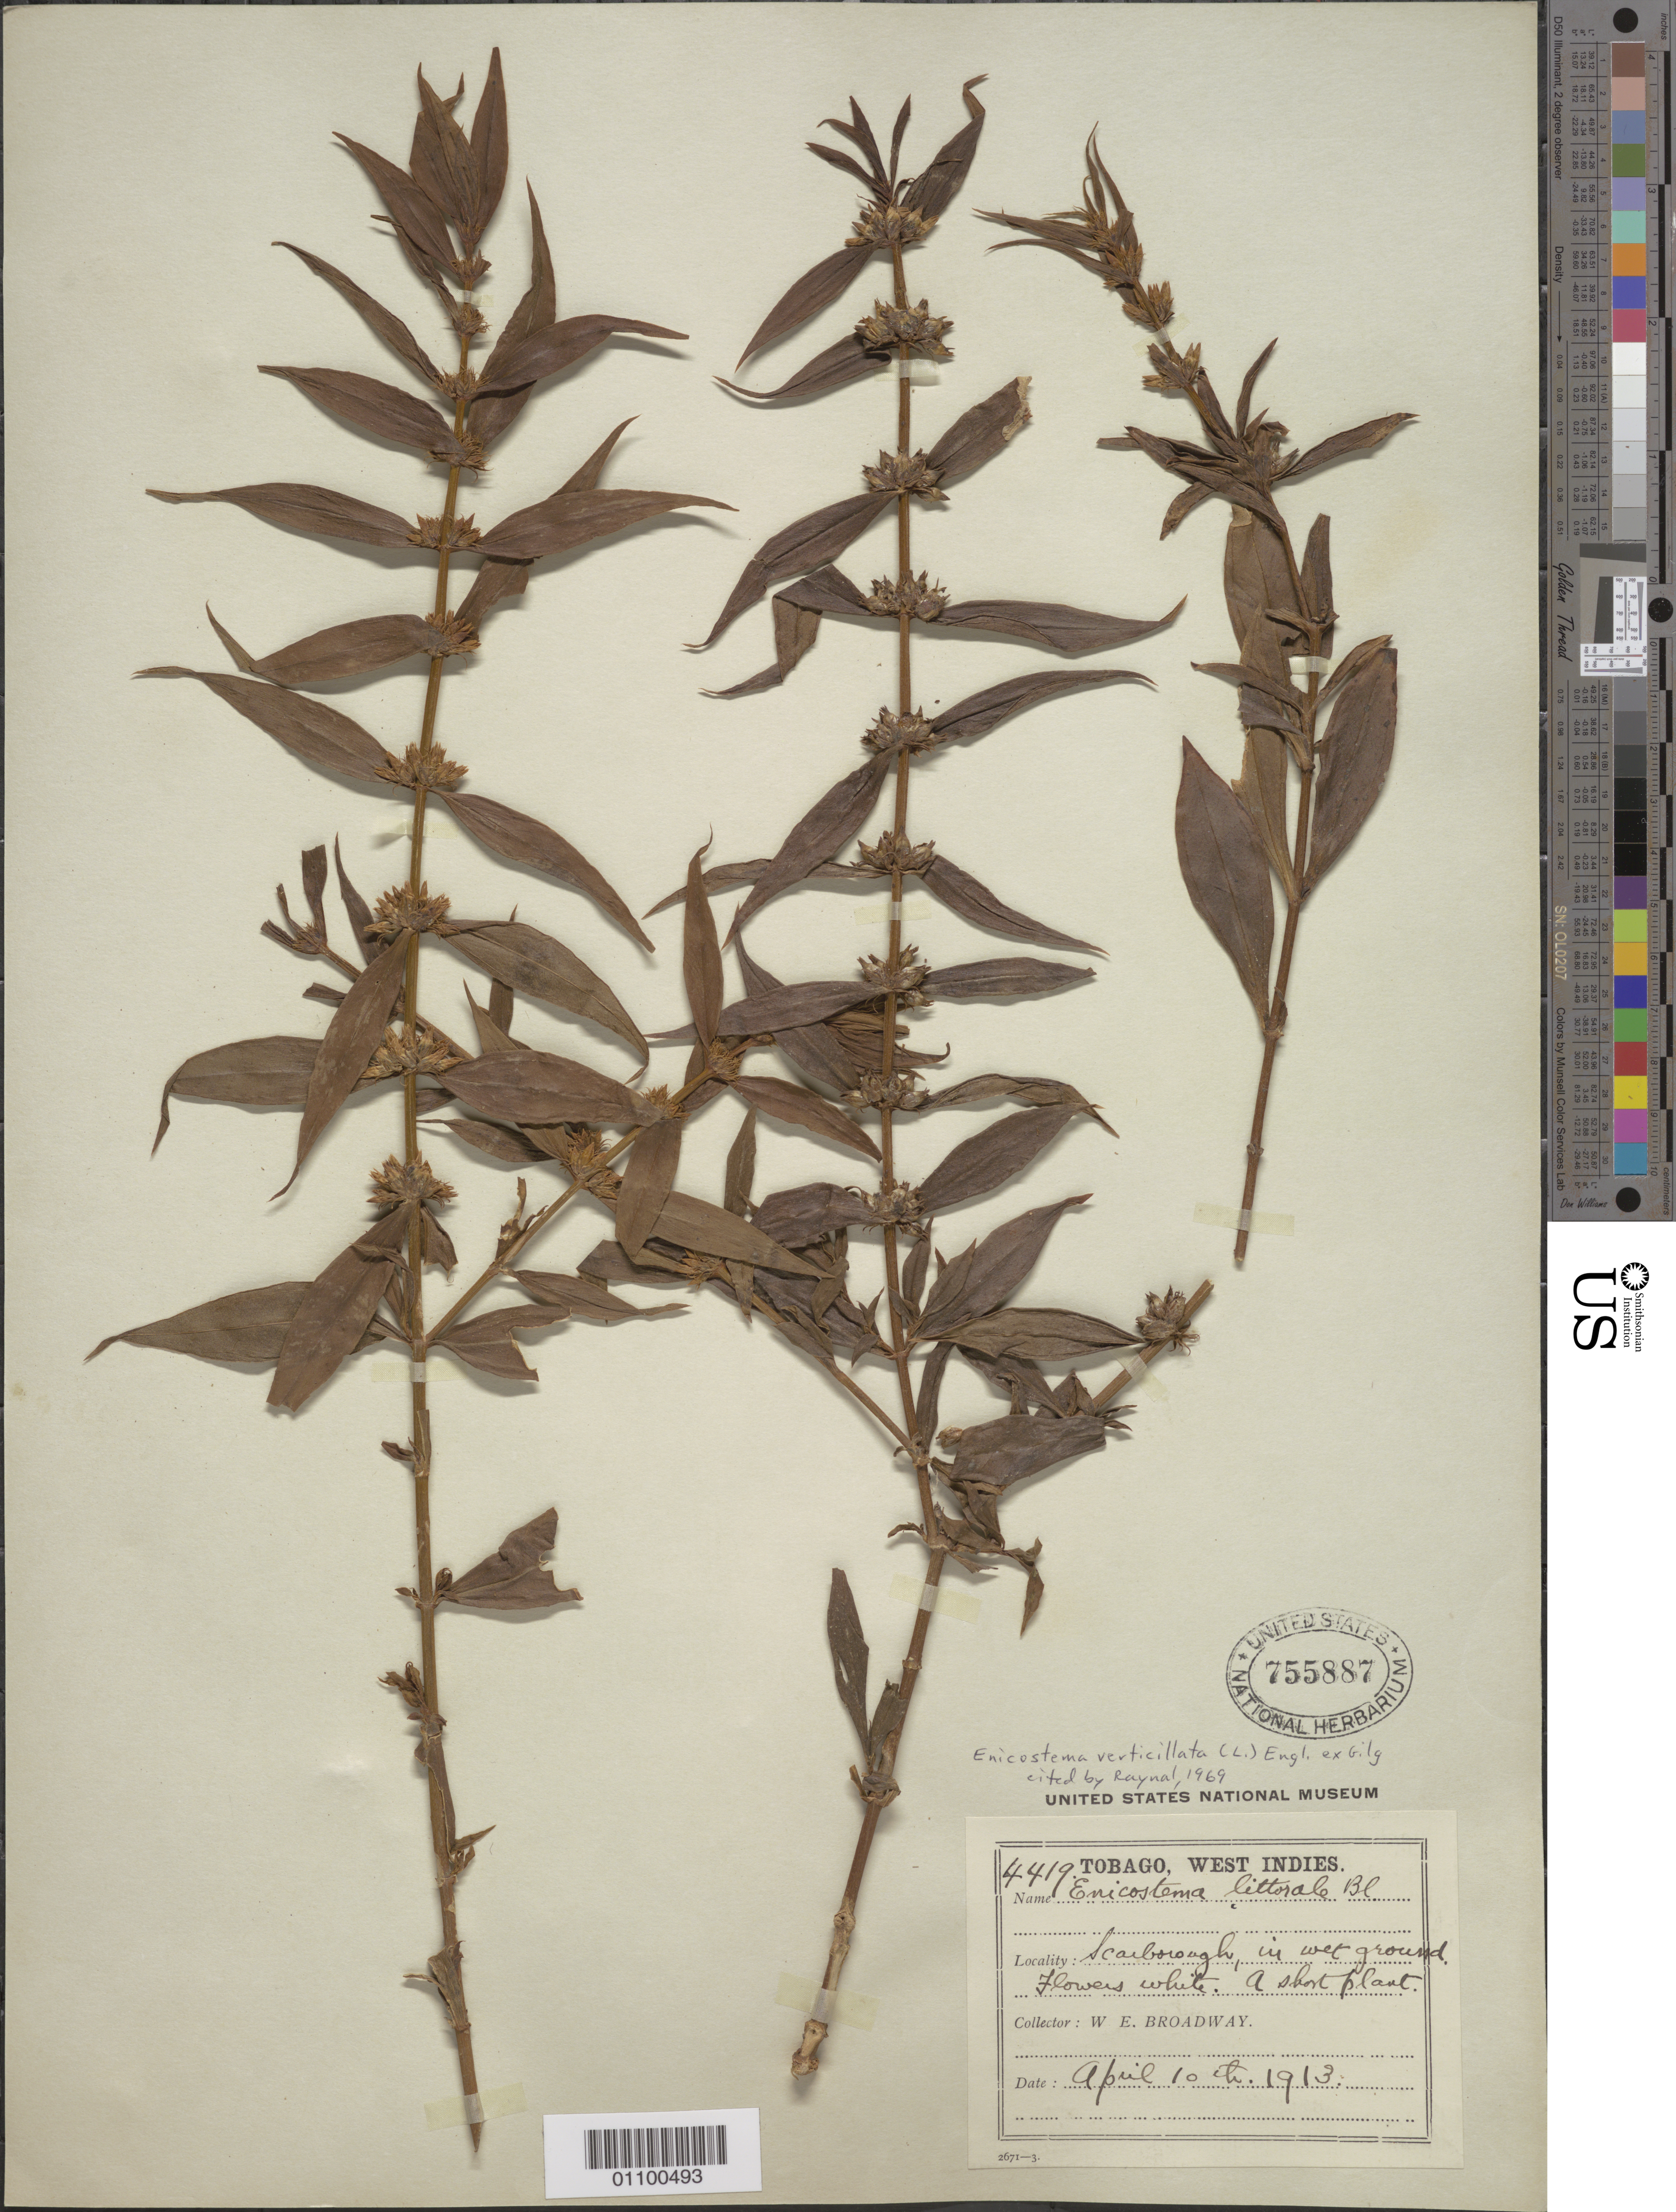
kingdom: Plantae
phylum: Tracheophyta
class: Magnoliopsida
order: Gentianales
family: Gentianaceae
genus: Enicostema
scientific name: Enicostema verticillatum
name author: (L.) Engl.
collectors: W. E. Broadway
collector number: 4419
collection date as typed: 10 Apr 1913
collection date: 1913-04-10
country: Trinidad and Tobago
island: Tobago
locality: Scarborough, in wet ground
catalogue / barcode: US 755887